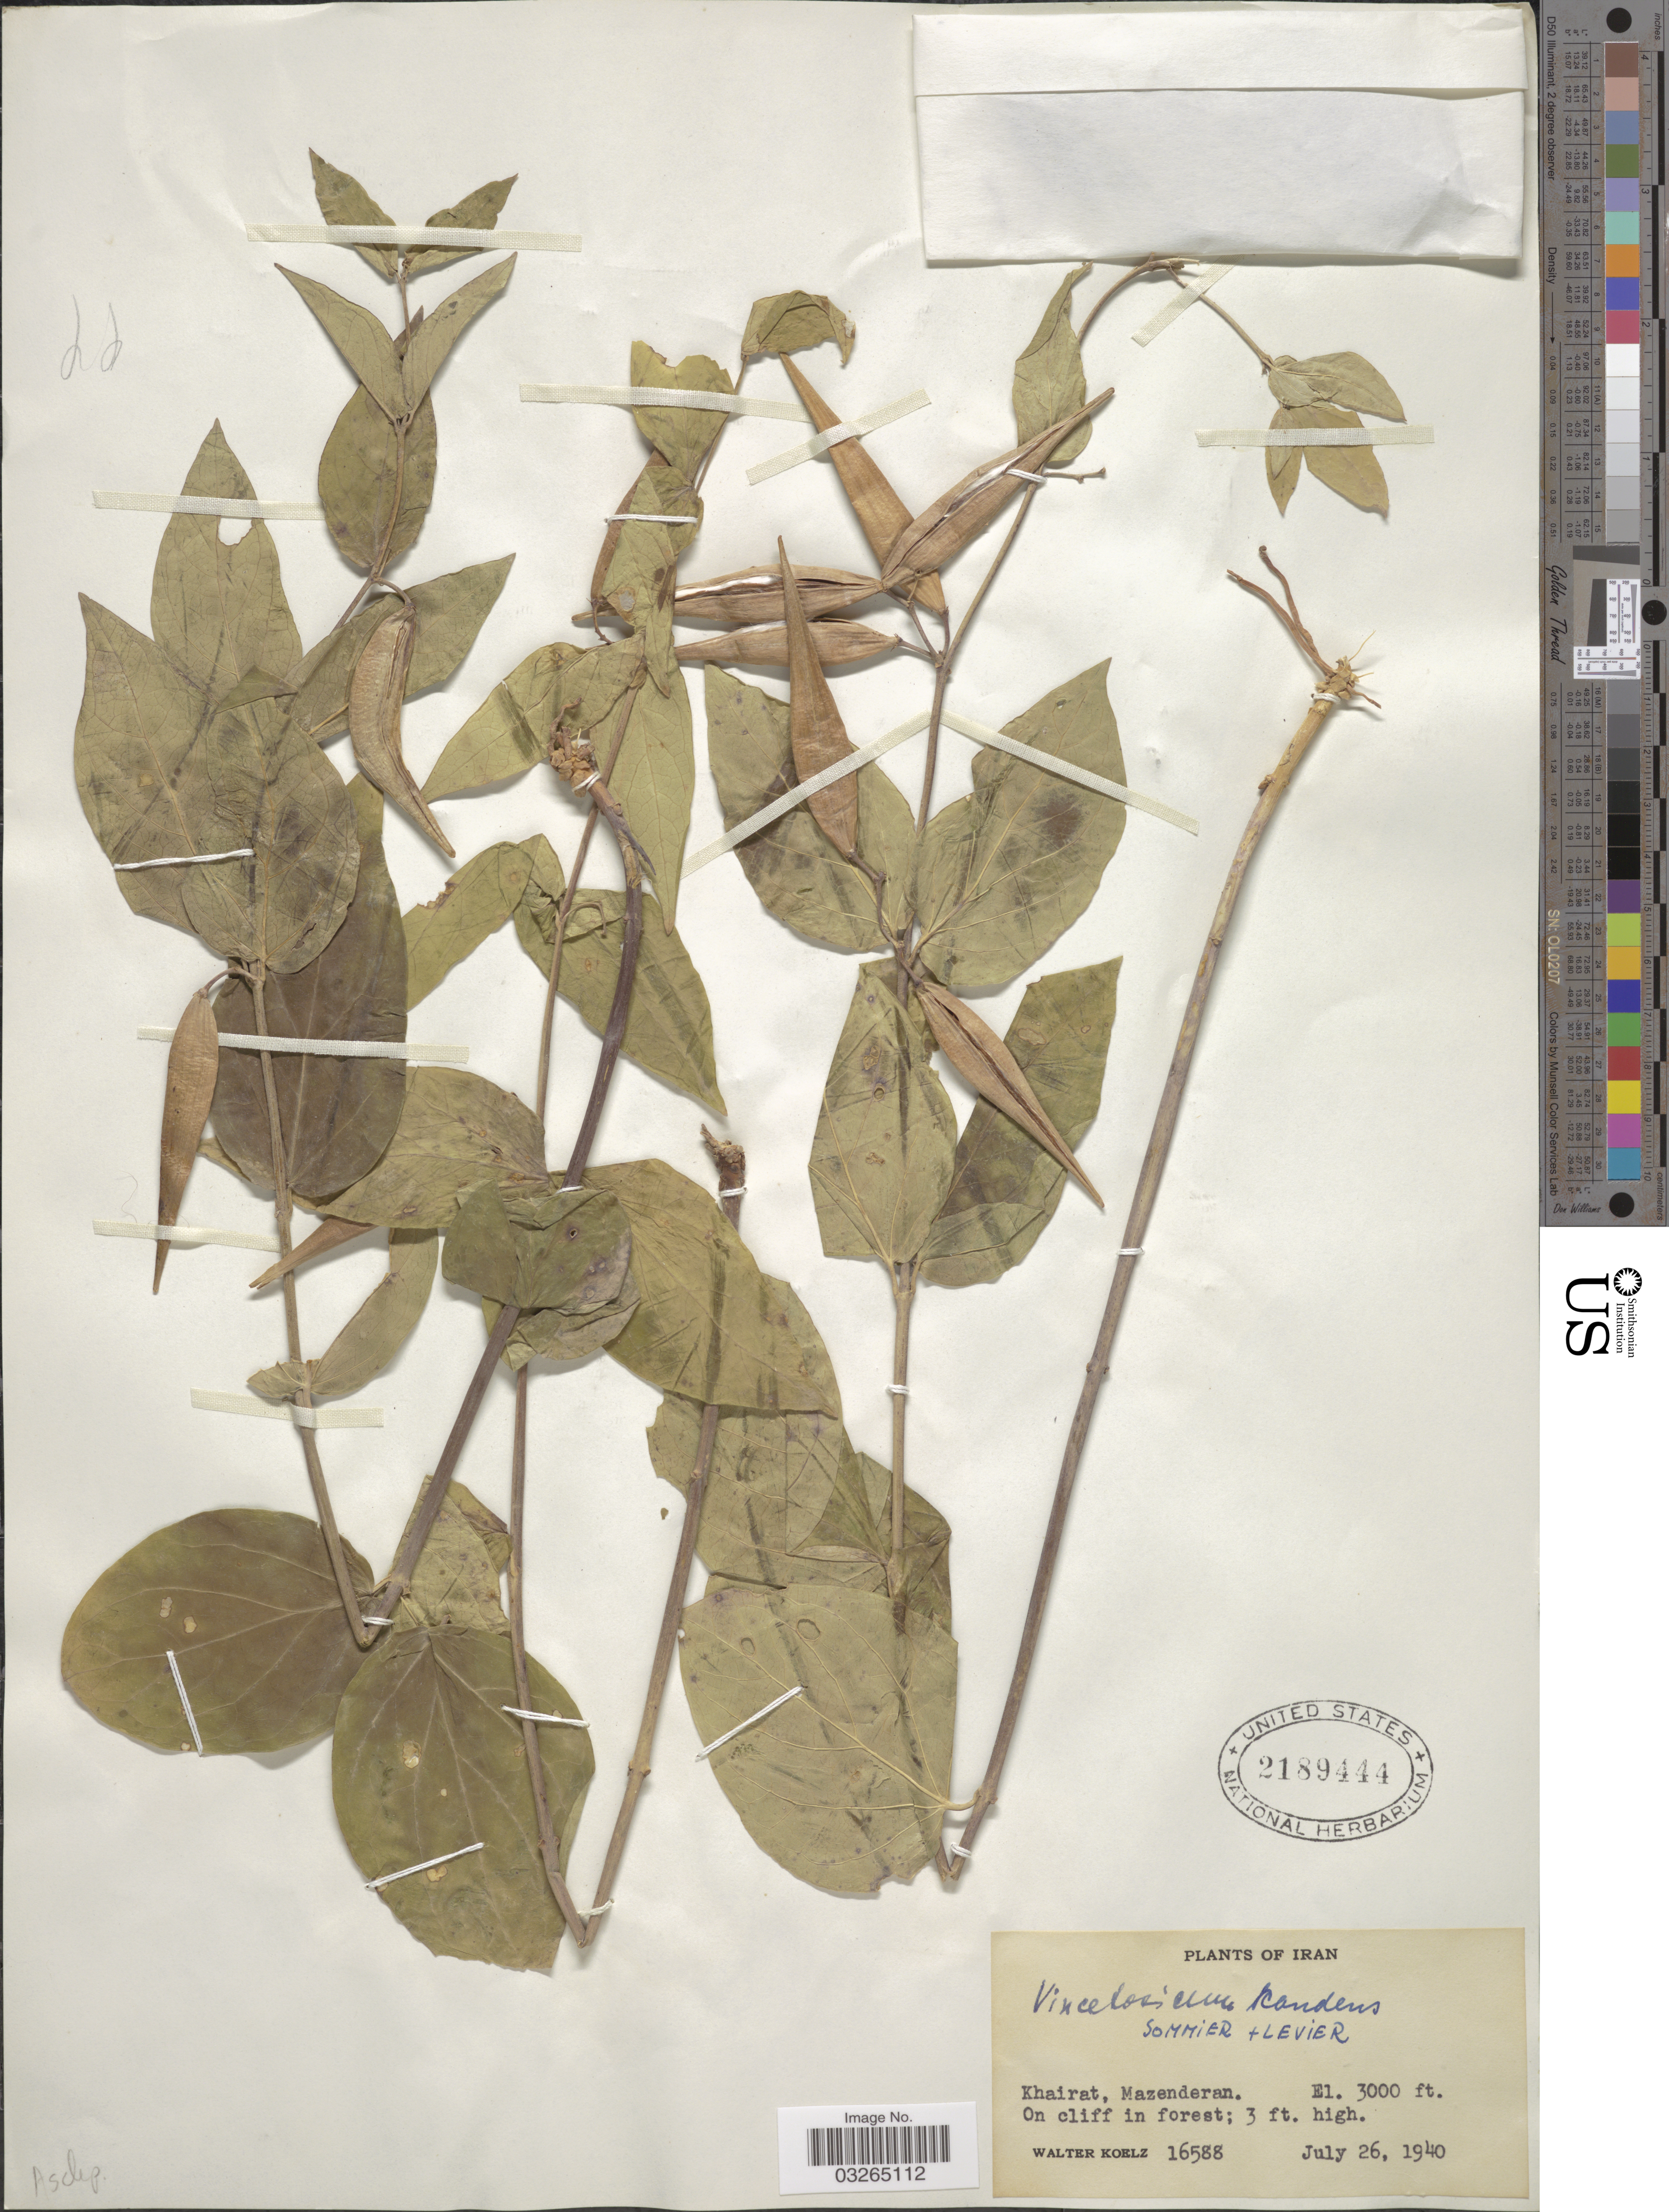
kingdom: Plantae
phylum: Tracheophyta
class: Magnoliopsida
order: Gentianales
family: Apocynaceae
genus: Vincetoxicum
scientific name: Vincetoxicum scandens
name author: Sommier & Levier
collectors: W. N. Koelz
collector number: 16588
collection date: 1940-07-26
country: Iran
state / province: Mazandaran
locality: Khairat, Mazenderan.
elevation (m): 914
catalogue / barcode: US 2189444